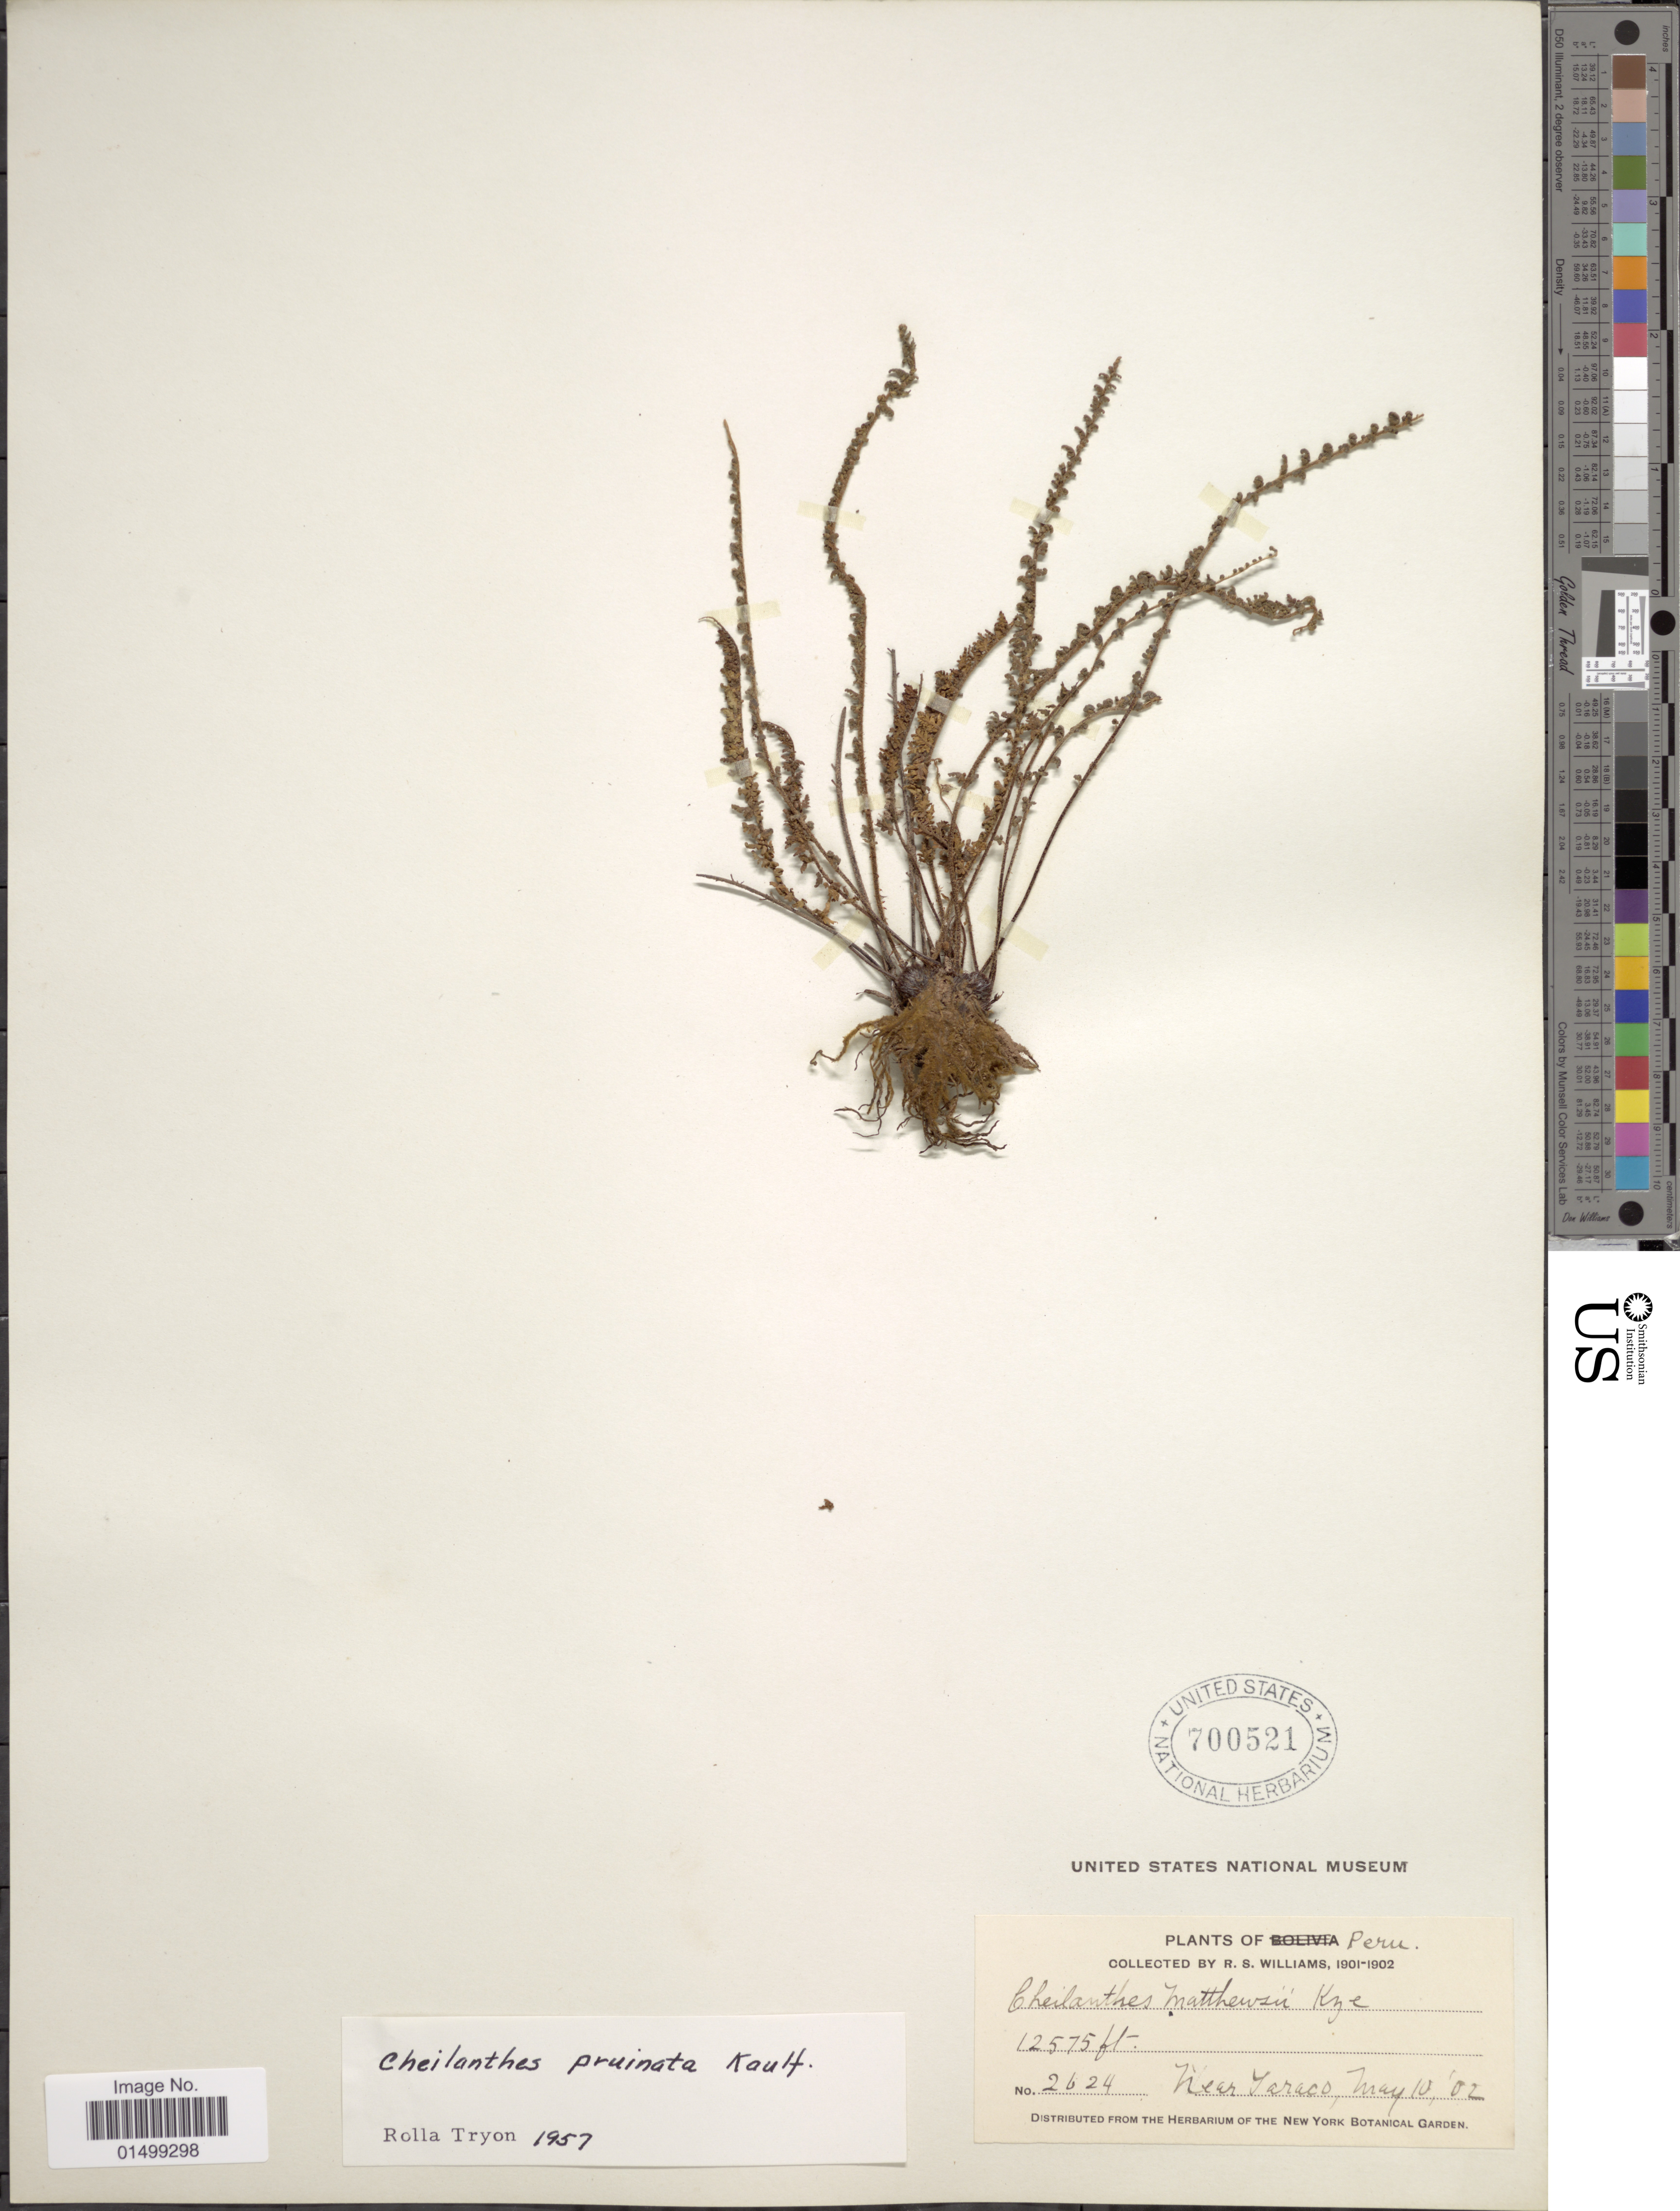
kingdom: Plantae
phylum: Tracheophyta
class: Polypodiopsida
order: Polypodiales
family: Pteridaceae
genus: Cheilanthes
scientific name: Cheilanthes pruinata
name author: Kaulf.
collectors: R. S. Williams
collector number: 2624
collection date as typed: May 10, '02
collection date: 1902-05-10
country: Peru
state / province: Puno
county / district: Huancane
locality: Near Taraco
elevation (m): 3833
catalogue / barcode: US 700521